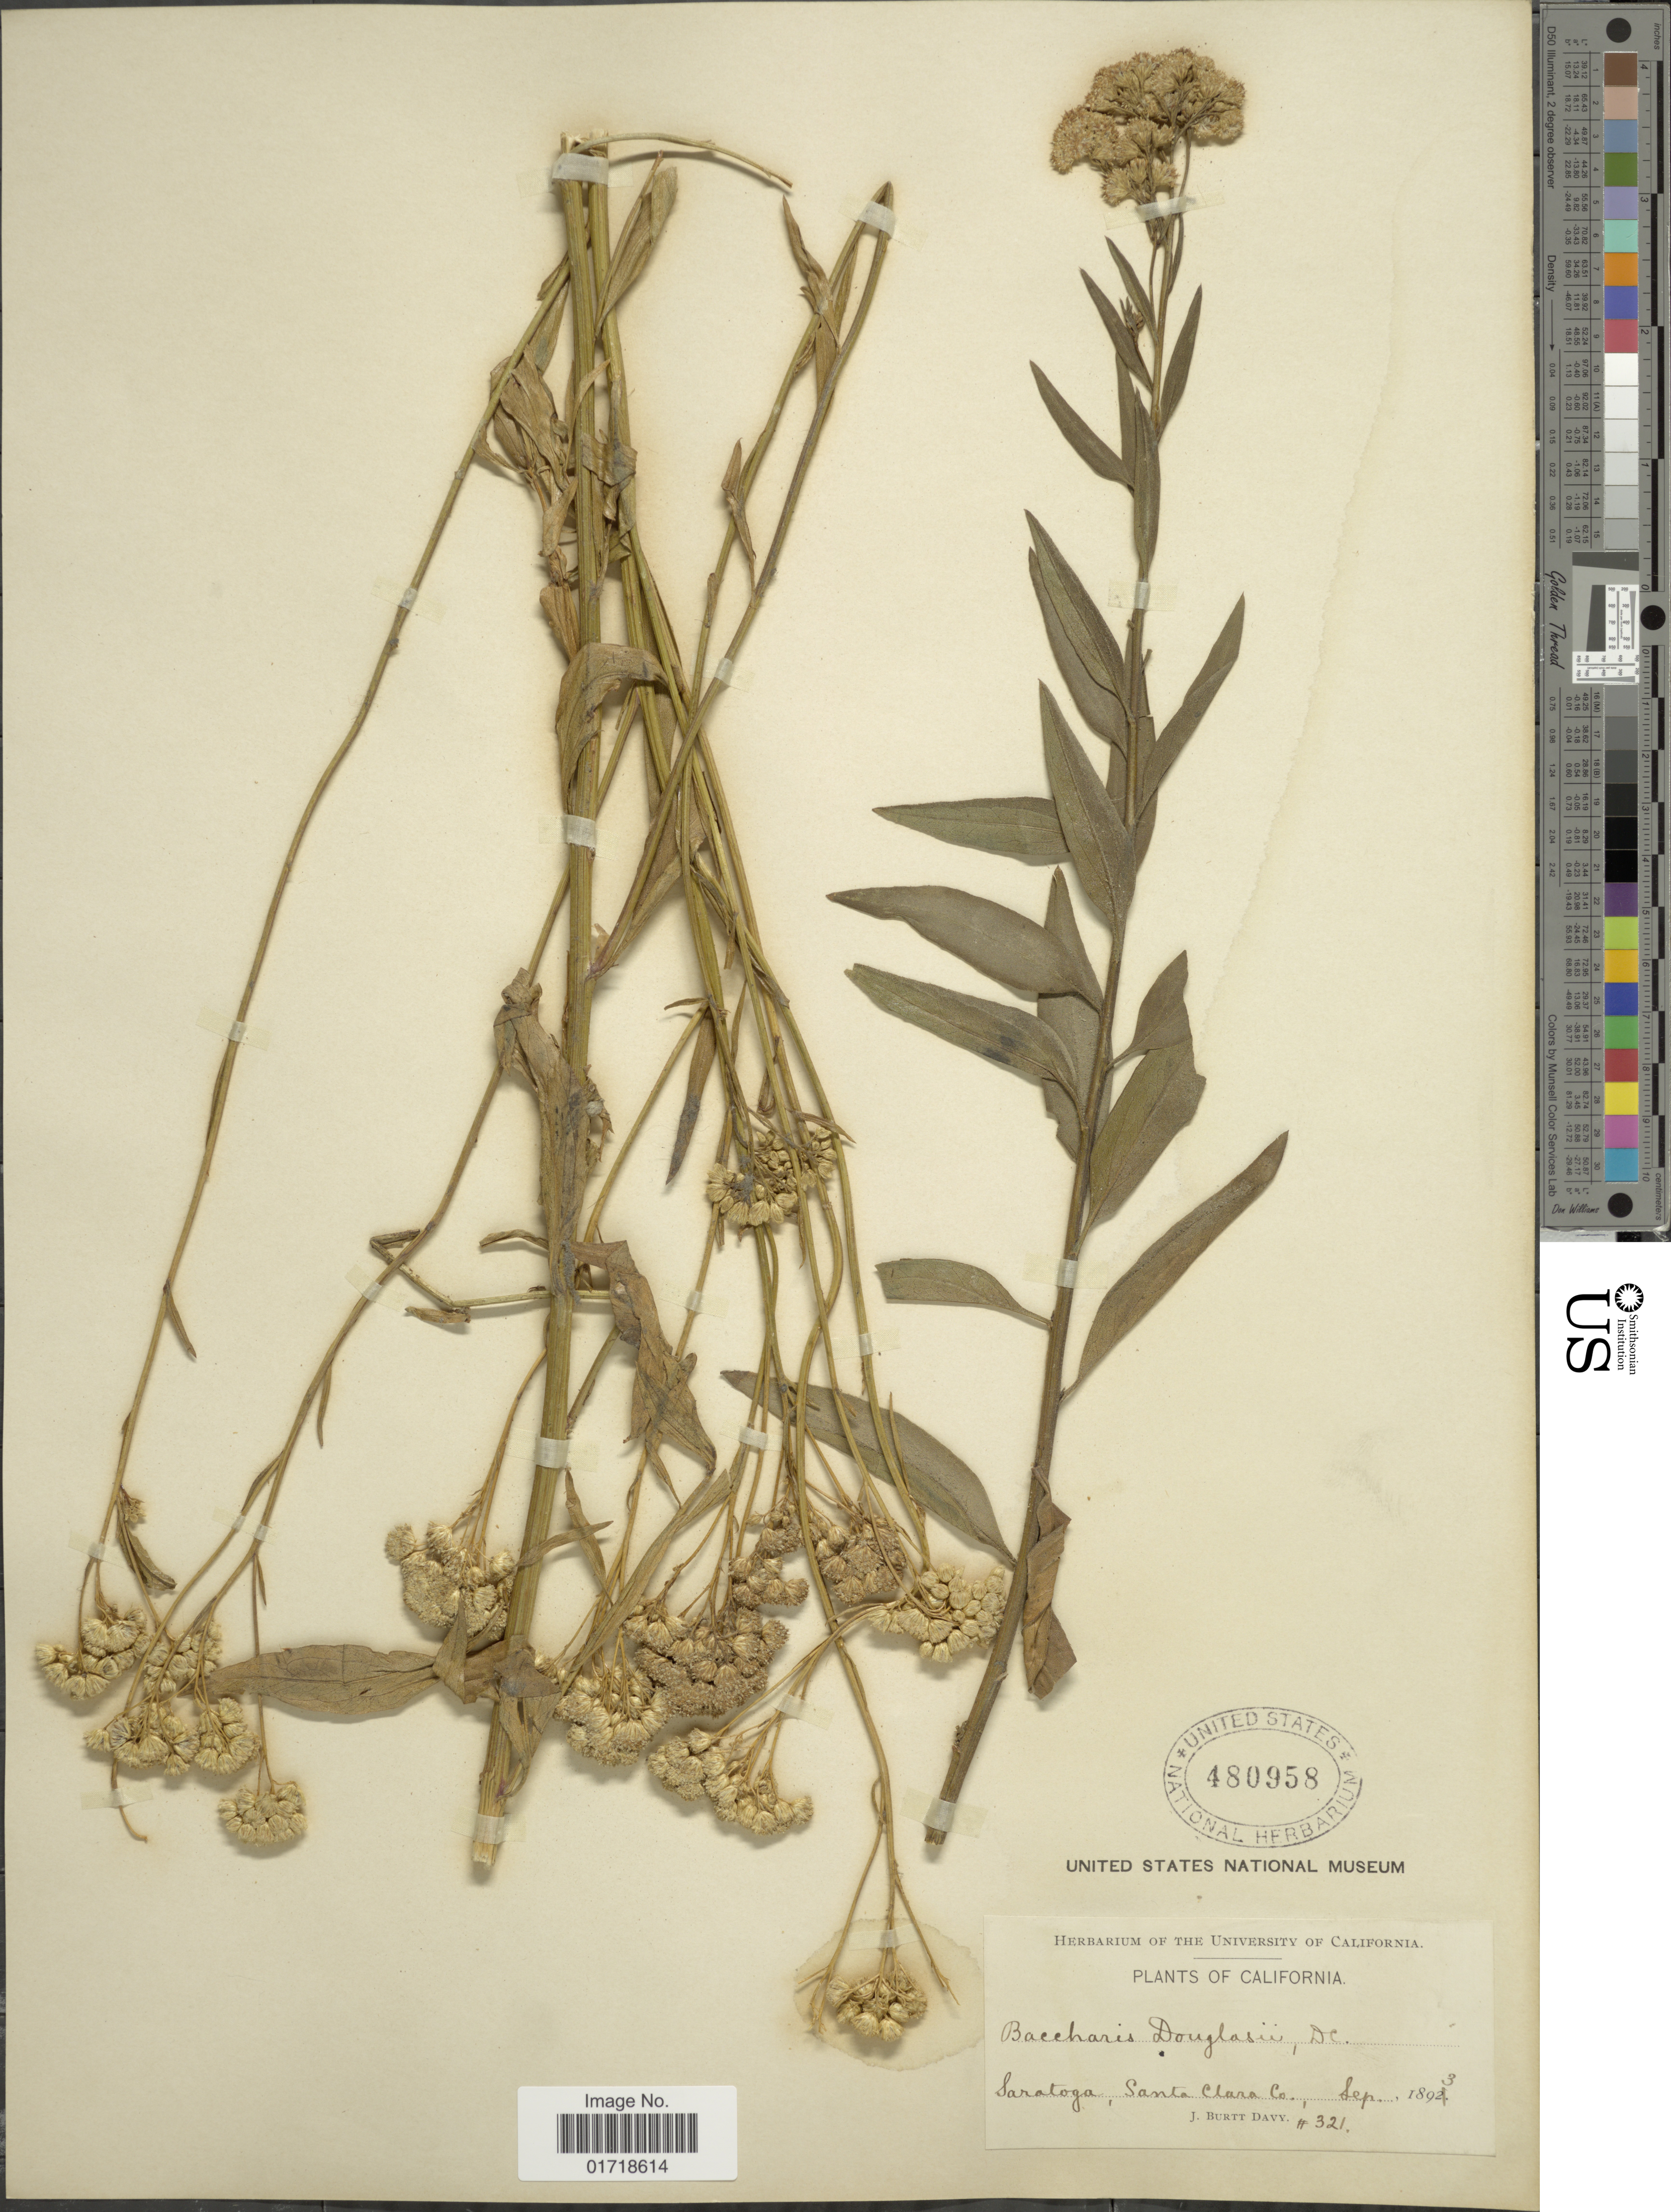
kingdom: Plantae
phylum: Tracheophyta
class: Magnoliopsida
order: Asterales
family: Asteraceae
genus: Baccharis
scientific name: Baccharis douglasii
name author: DC.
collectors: J. Burtt Davy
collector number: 321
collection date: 1893-09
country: United States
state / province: California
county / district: Santa Clara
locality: Saratoga, Santa Clara Co.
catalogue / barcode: US 480958